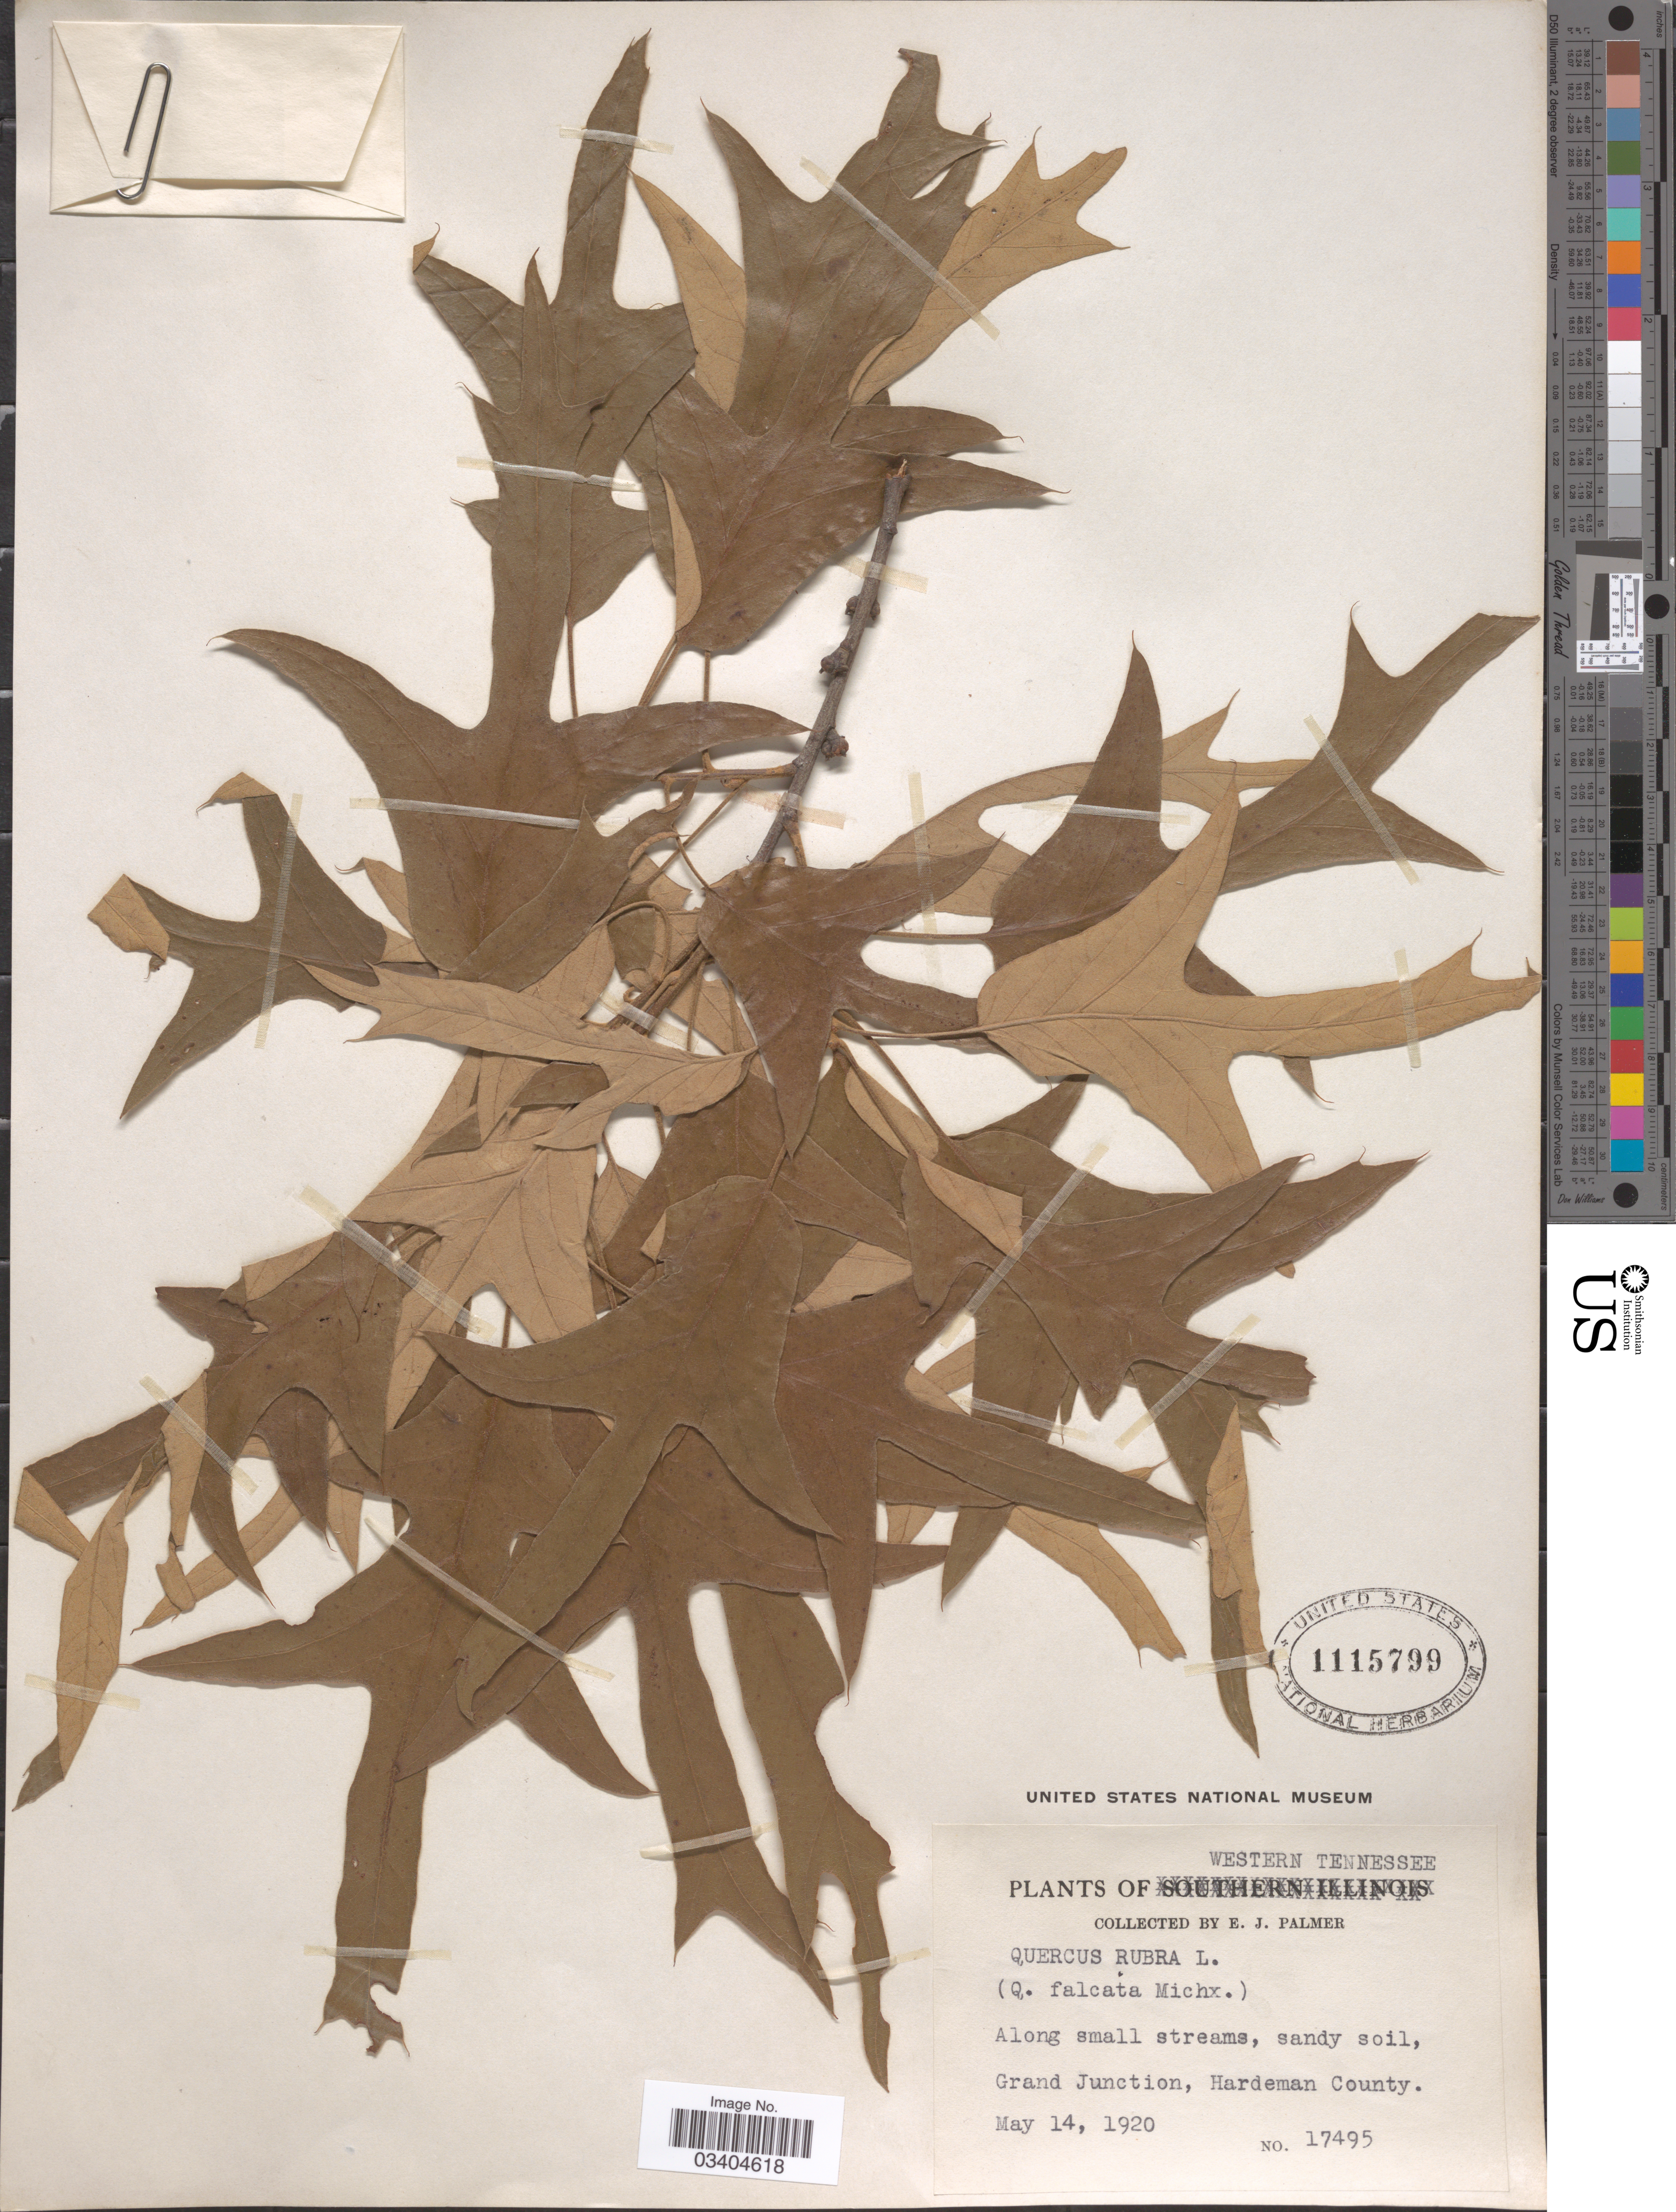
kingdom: Plantae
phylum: Tracheophyta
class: Magnoliopsida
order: Fagales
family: Fagaceae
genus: Quercus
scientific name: Quercus falcata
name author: Michx.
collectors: E. J. Palmer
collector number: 17495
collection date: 1920-05-14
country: United States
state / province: Tennessee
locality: Western Tennessee. Grand Junction, Hardeman County.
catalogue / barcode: US 1115799